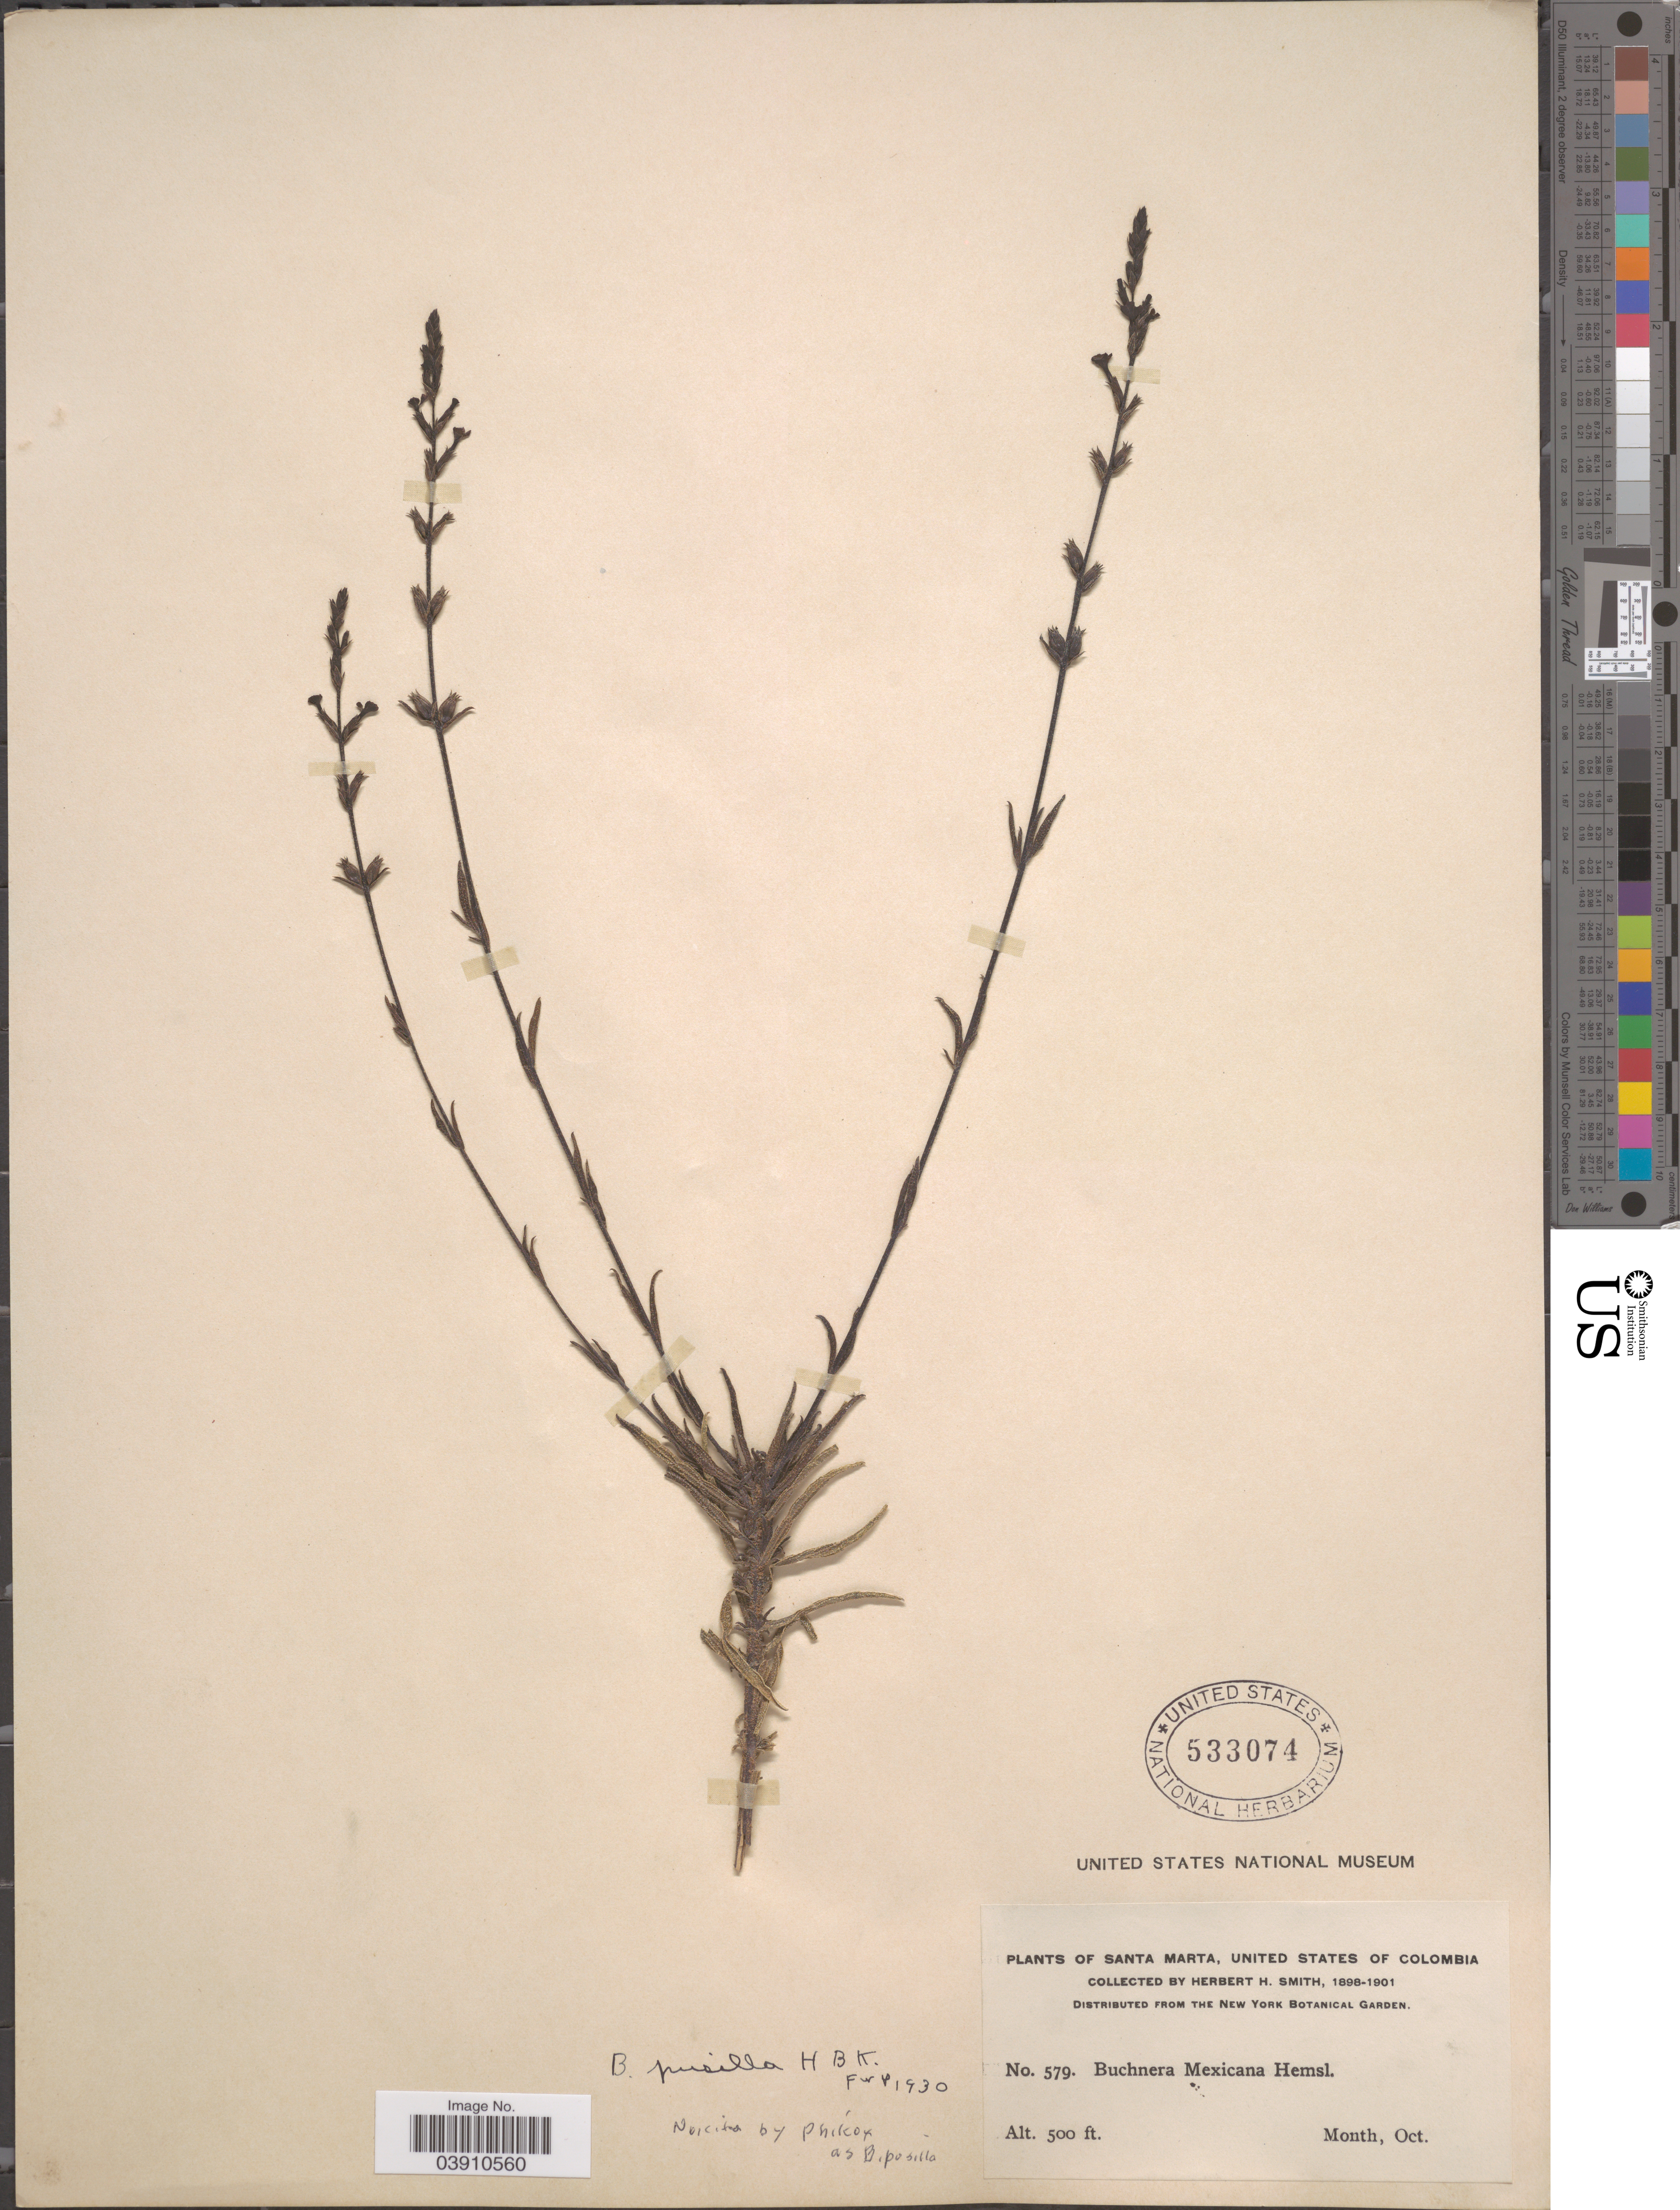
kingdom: Plantae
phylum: Tracheophyta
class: Magnoliopsida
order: Lamiales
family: Orobanchaceae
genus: Buchnera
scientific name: Buchnera pusilla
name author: Kunth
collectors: Herbert H. Smith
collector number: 579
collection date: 1898-10/1901-10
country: Colombia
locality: Santa Marta, United States of Colombia.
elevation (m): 152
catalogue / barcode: US 533074